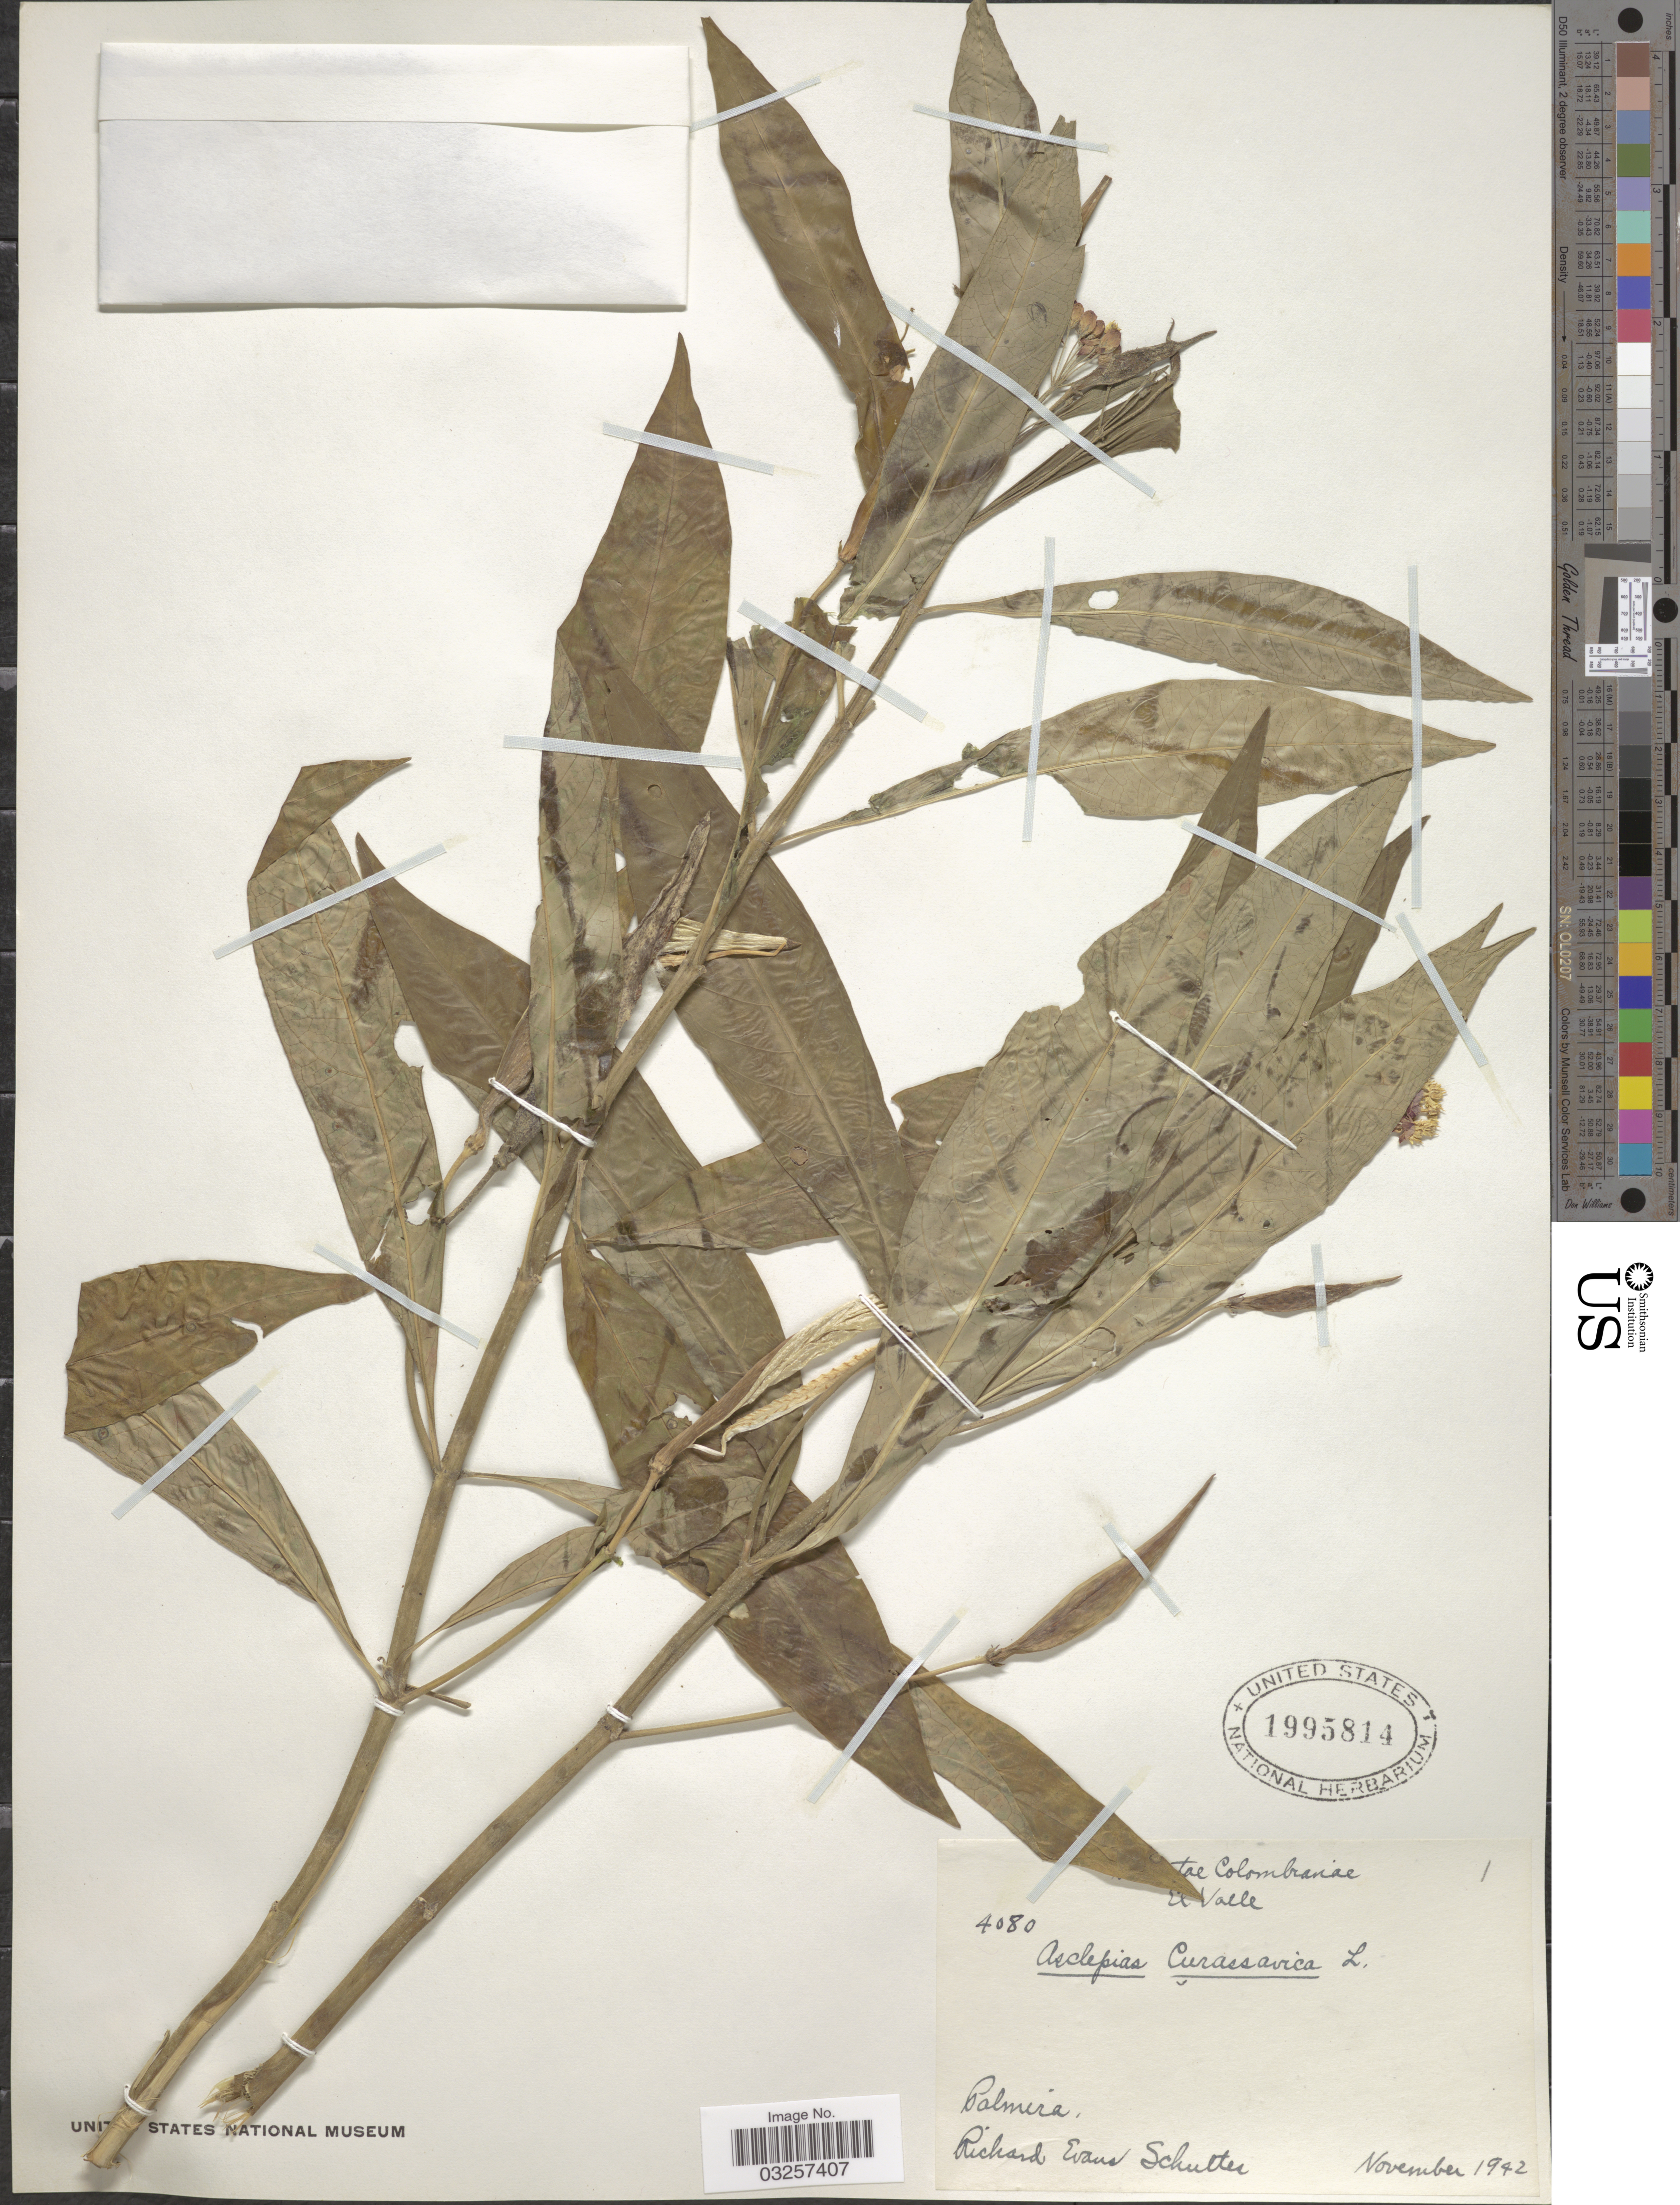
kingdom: Plantae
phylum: Tracheophyta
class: Magnoliopsida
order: Gentianales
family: Apocynaceae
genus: Asclepias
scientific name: Asclepias curassavica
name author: L.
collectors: R. E. Schultes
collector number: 4080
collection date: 1942-11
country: Colombia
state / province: Valle del Cauca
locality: El Valle. Palmira.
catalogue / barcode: US 1995814